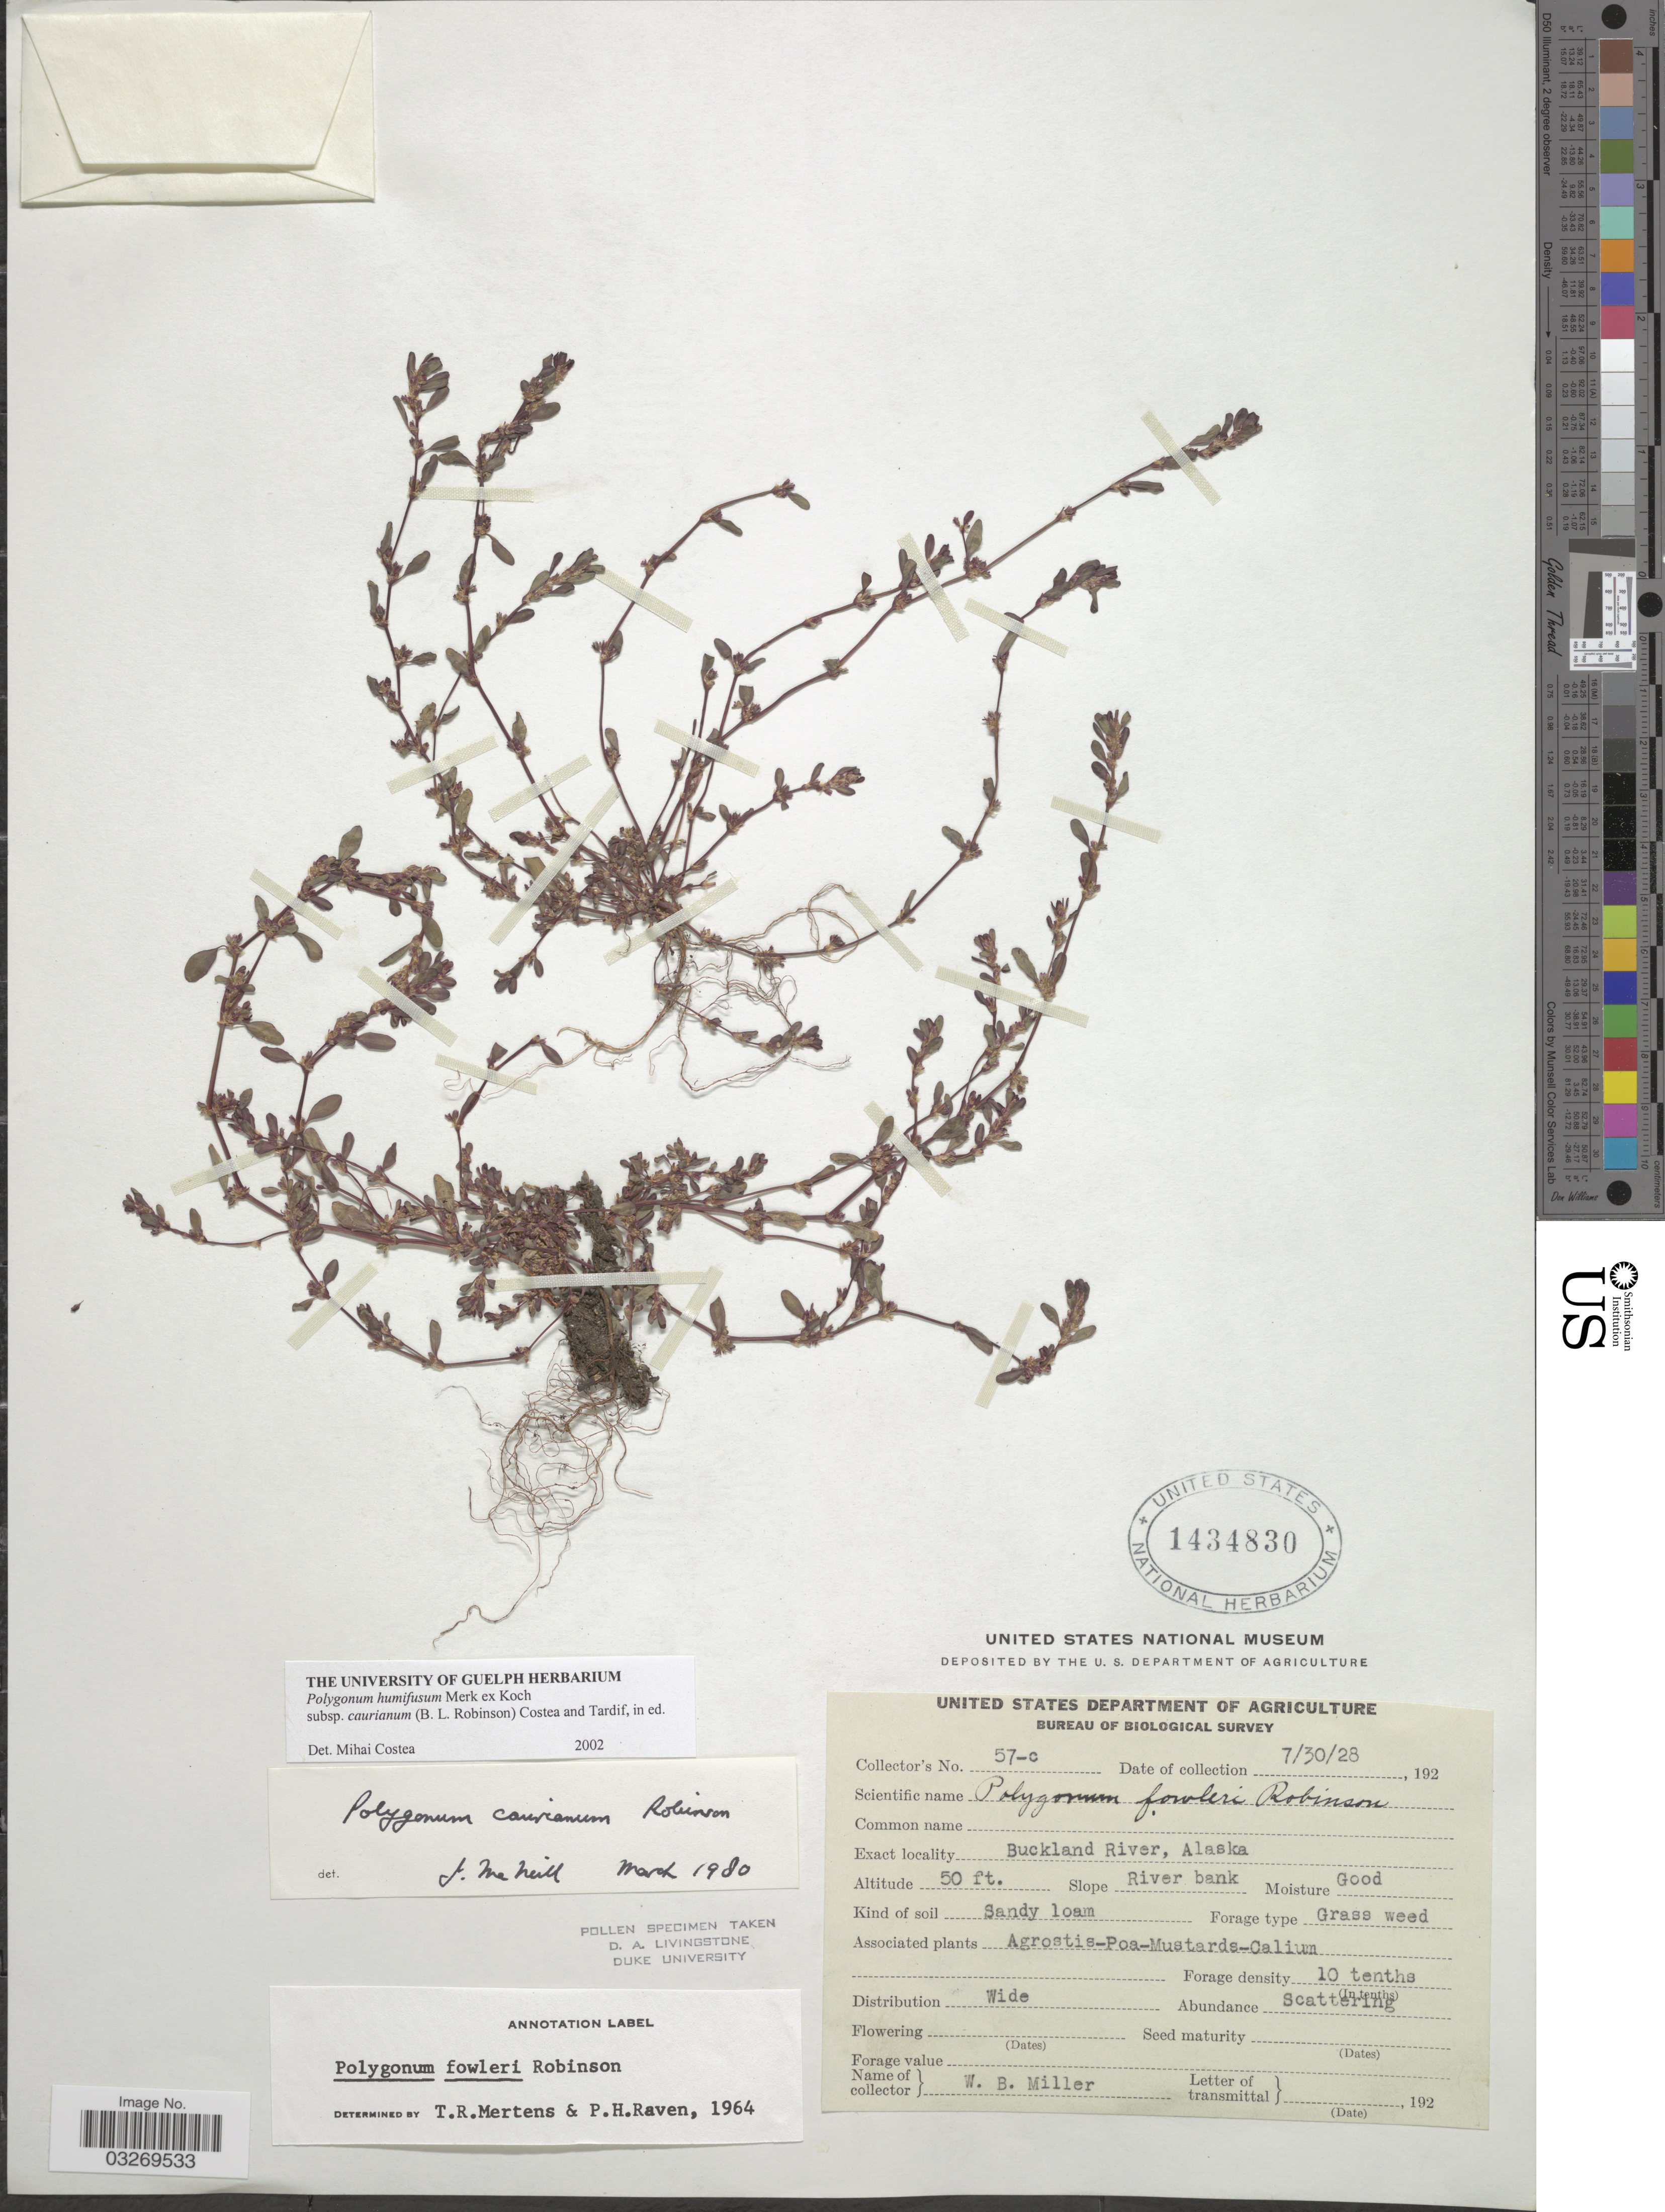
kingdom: Plantae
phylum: Tracheophyta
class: Magnoliopsida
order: Caryophyllales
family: Polygonaceae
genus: Polygonum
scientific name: Polygonum humifusum subsp. caurianum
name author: (B.L. Rob.) Costea & Tardif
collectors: W. Miller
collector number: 57-c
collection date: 1928-07-30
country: United States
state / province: Alaska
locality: Buckland River.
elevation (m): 15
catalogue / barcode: US 1434830